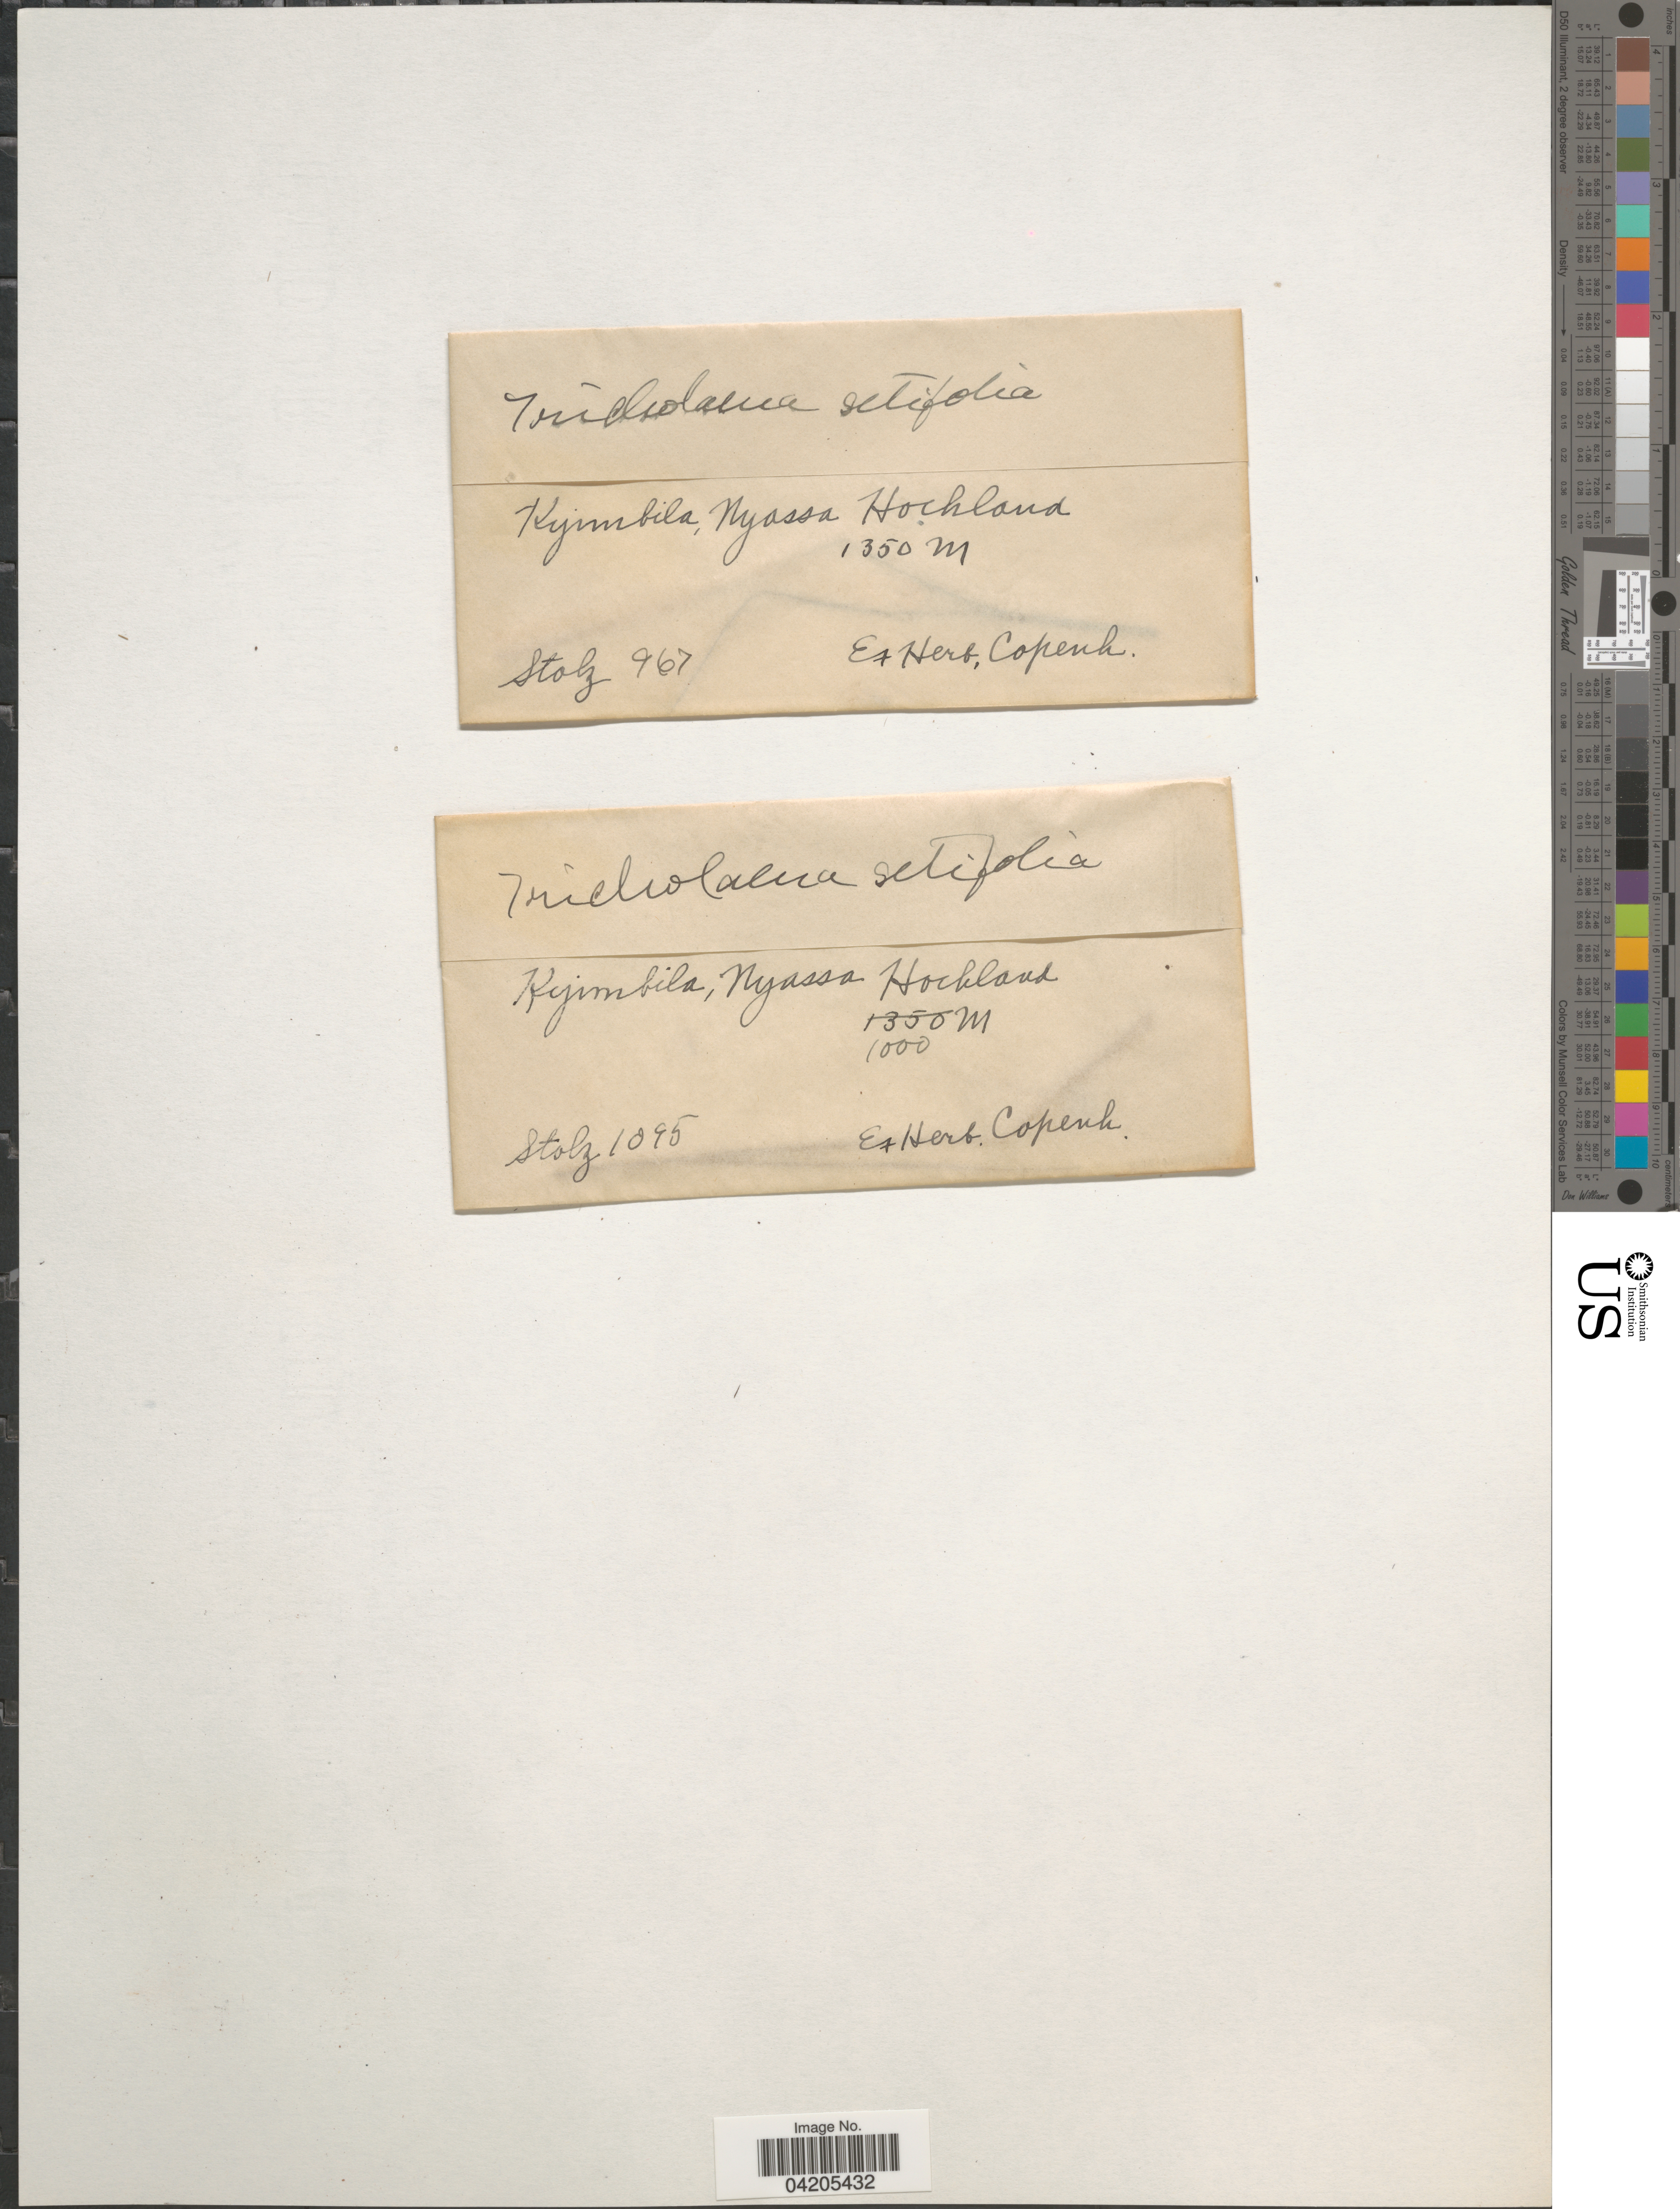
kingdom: Plantae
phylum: Tracheophyta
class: Liliopsida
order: Poales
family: Poaceae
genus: Melinis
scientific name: Melinis nerviglumis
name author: (Franch.) Zizka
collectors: Stolz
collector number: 1095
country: Tanzania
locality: Kyimbila, Nyassa Hochland.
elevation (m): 1000